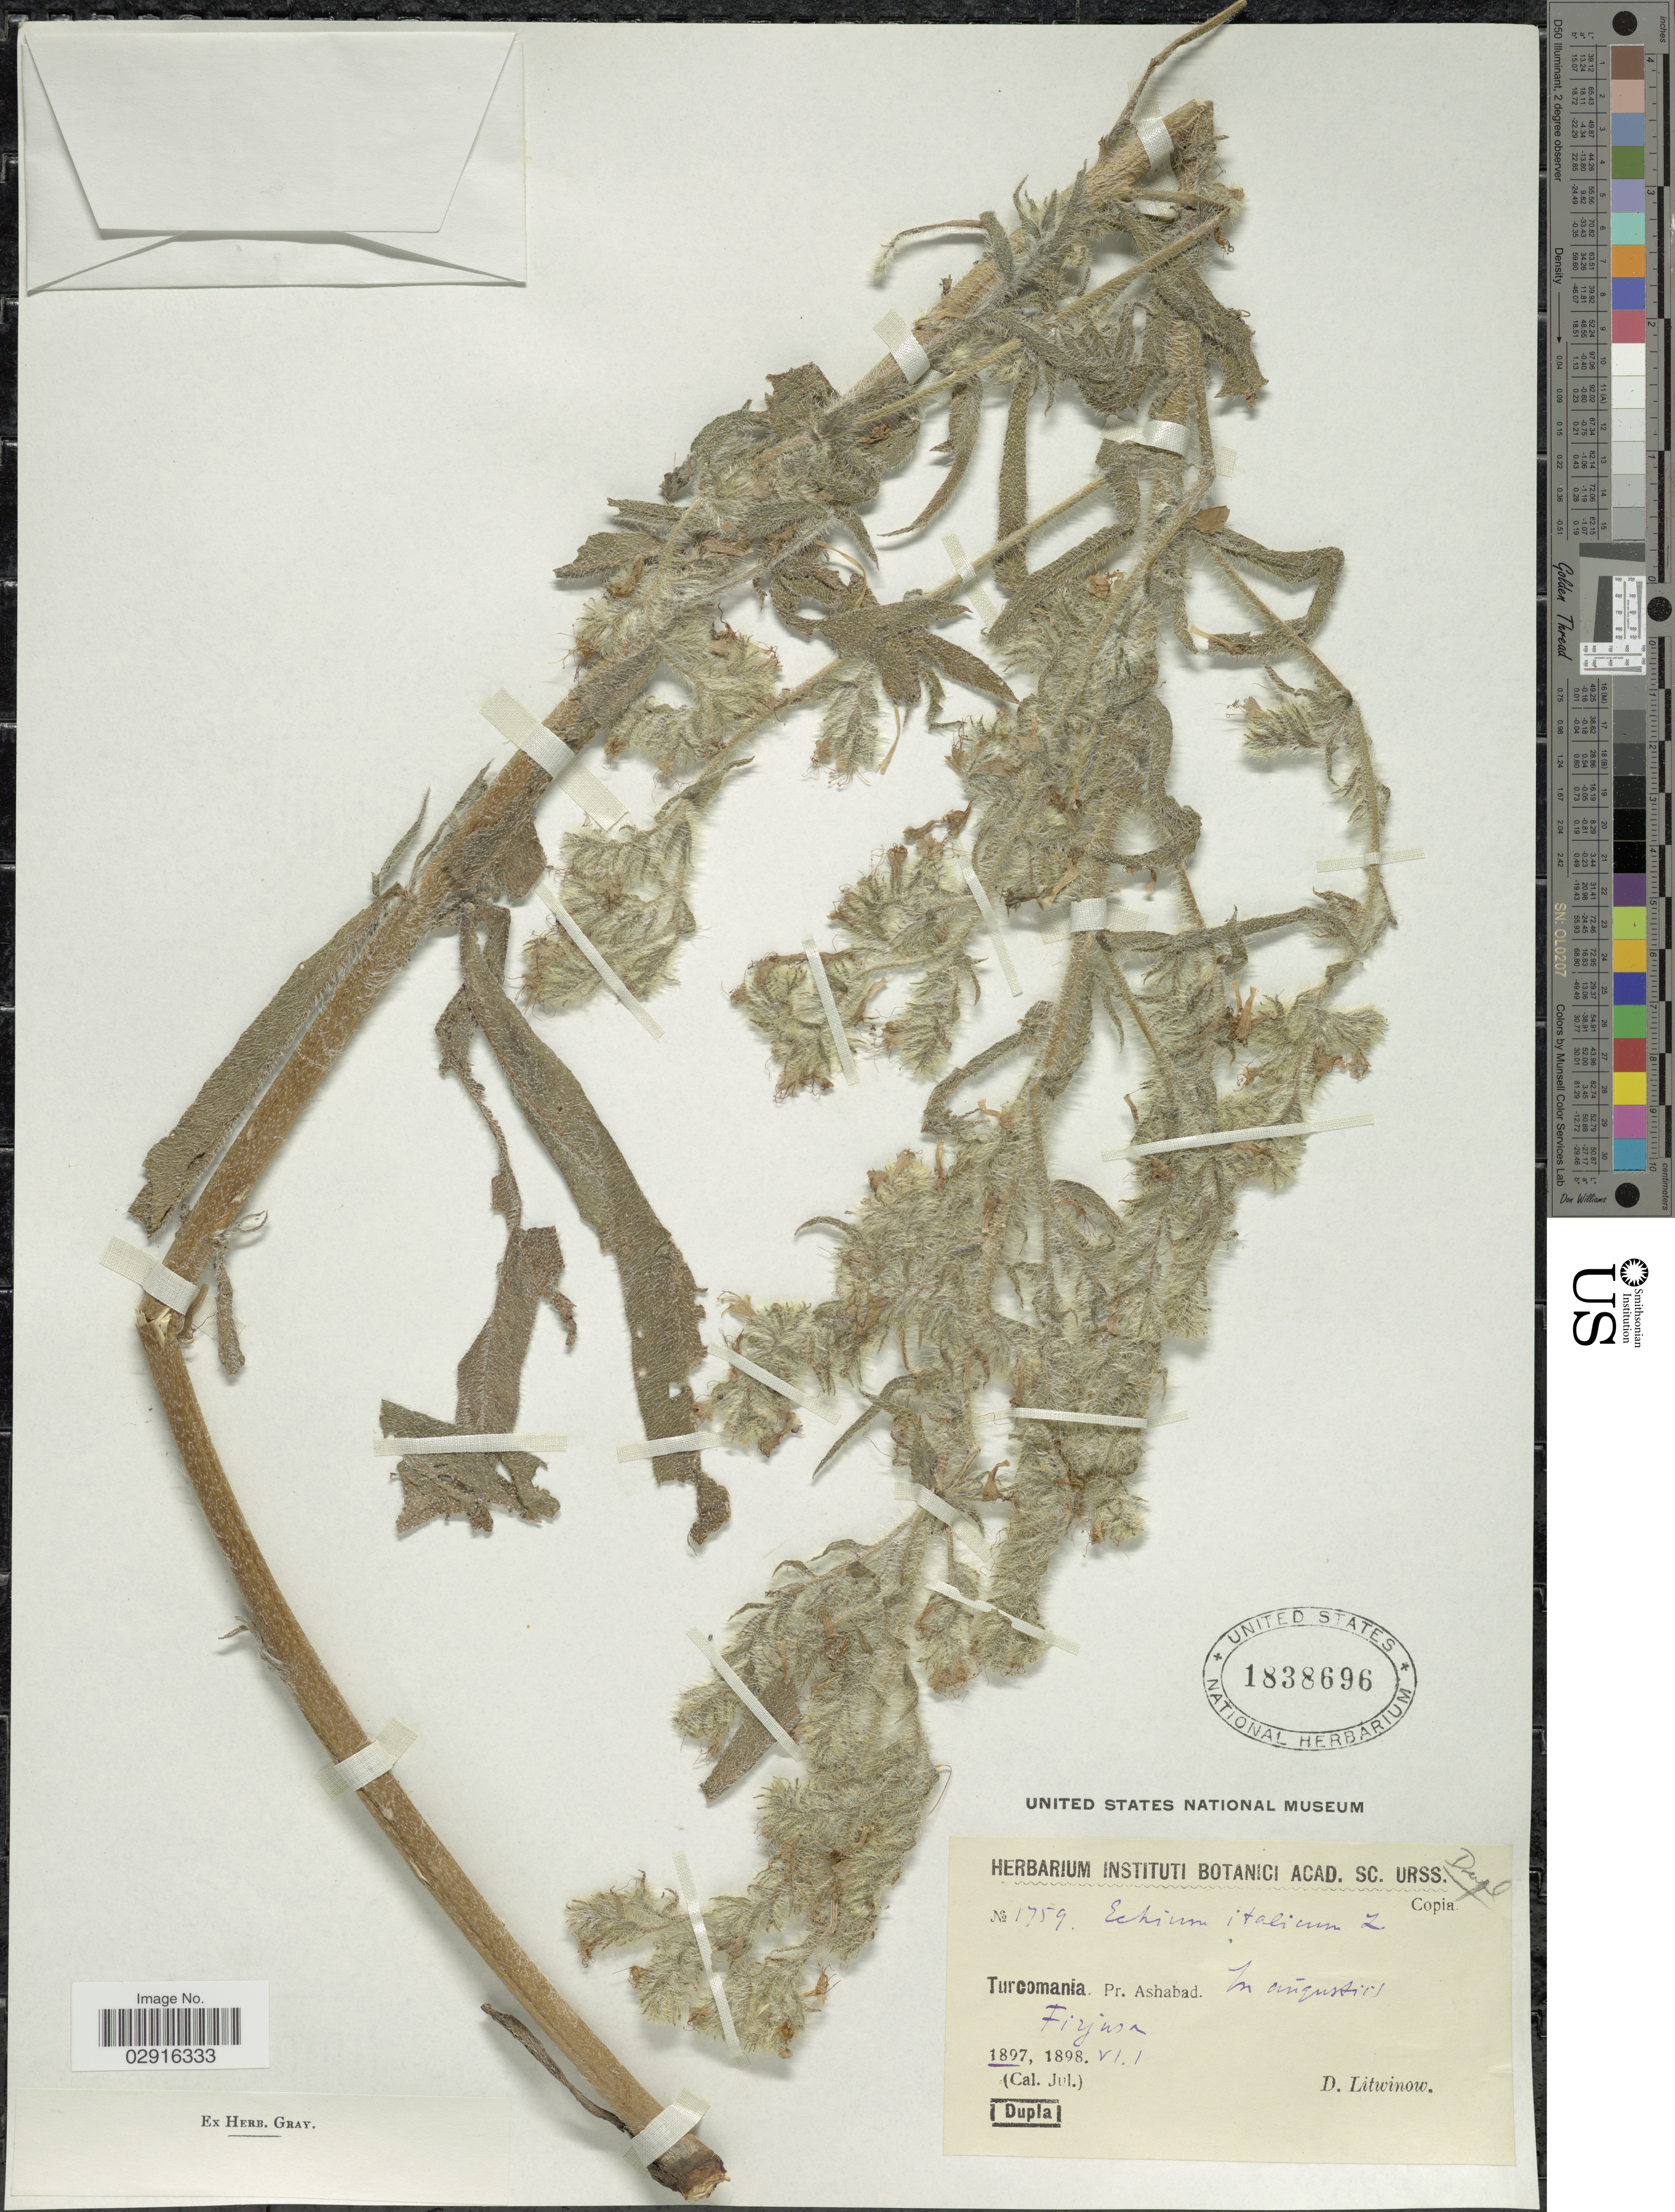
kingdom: Plantae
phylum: Tracheophyta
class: Magnoliopsida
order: Boraginales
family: Boraginaceae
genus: Echium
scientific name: Echium italicum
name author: L.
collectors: D. Litwinow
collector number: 1759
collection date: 1897-06-01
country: Turkmenistan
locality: Turcomania. Pr. Ashabad. In congustics [interpreted] Firjusa.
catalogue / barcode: US 1838696